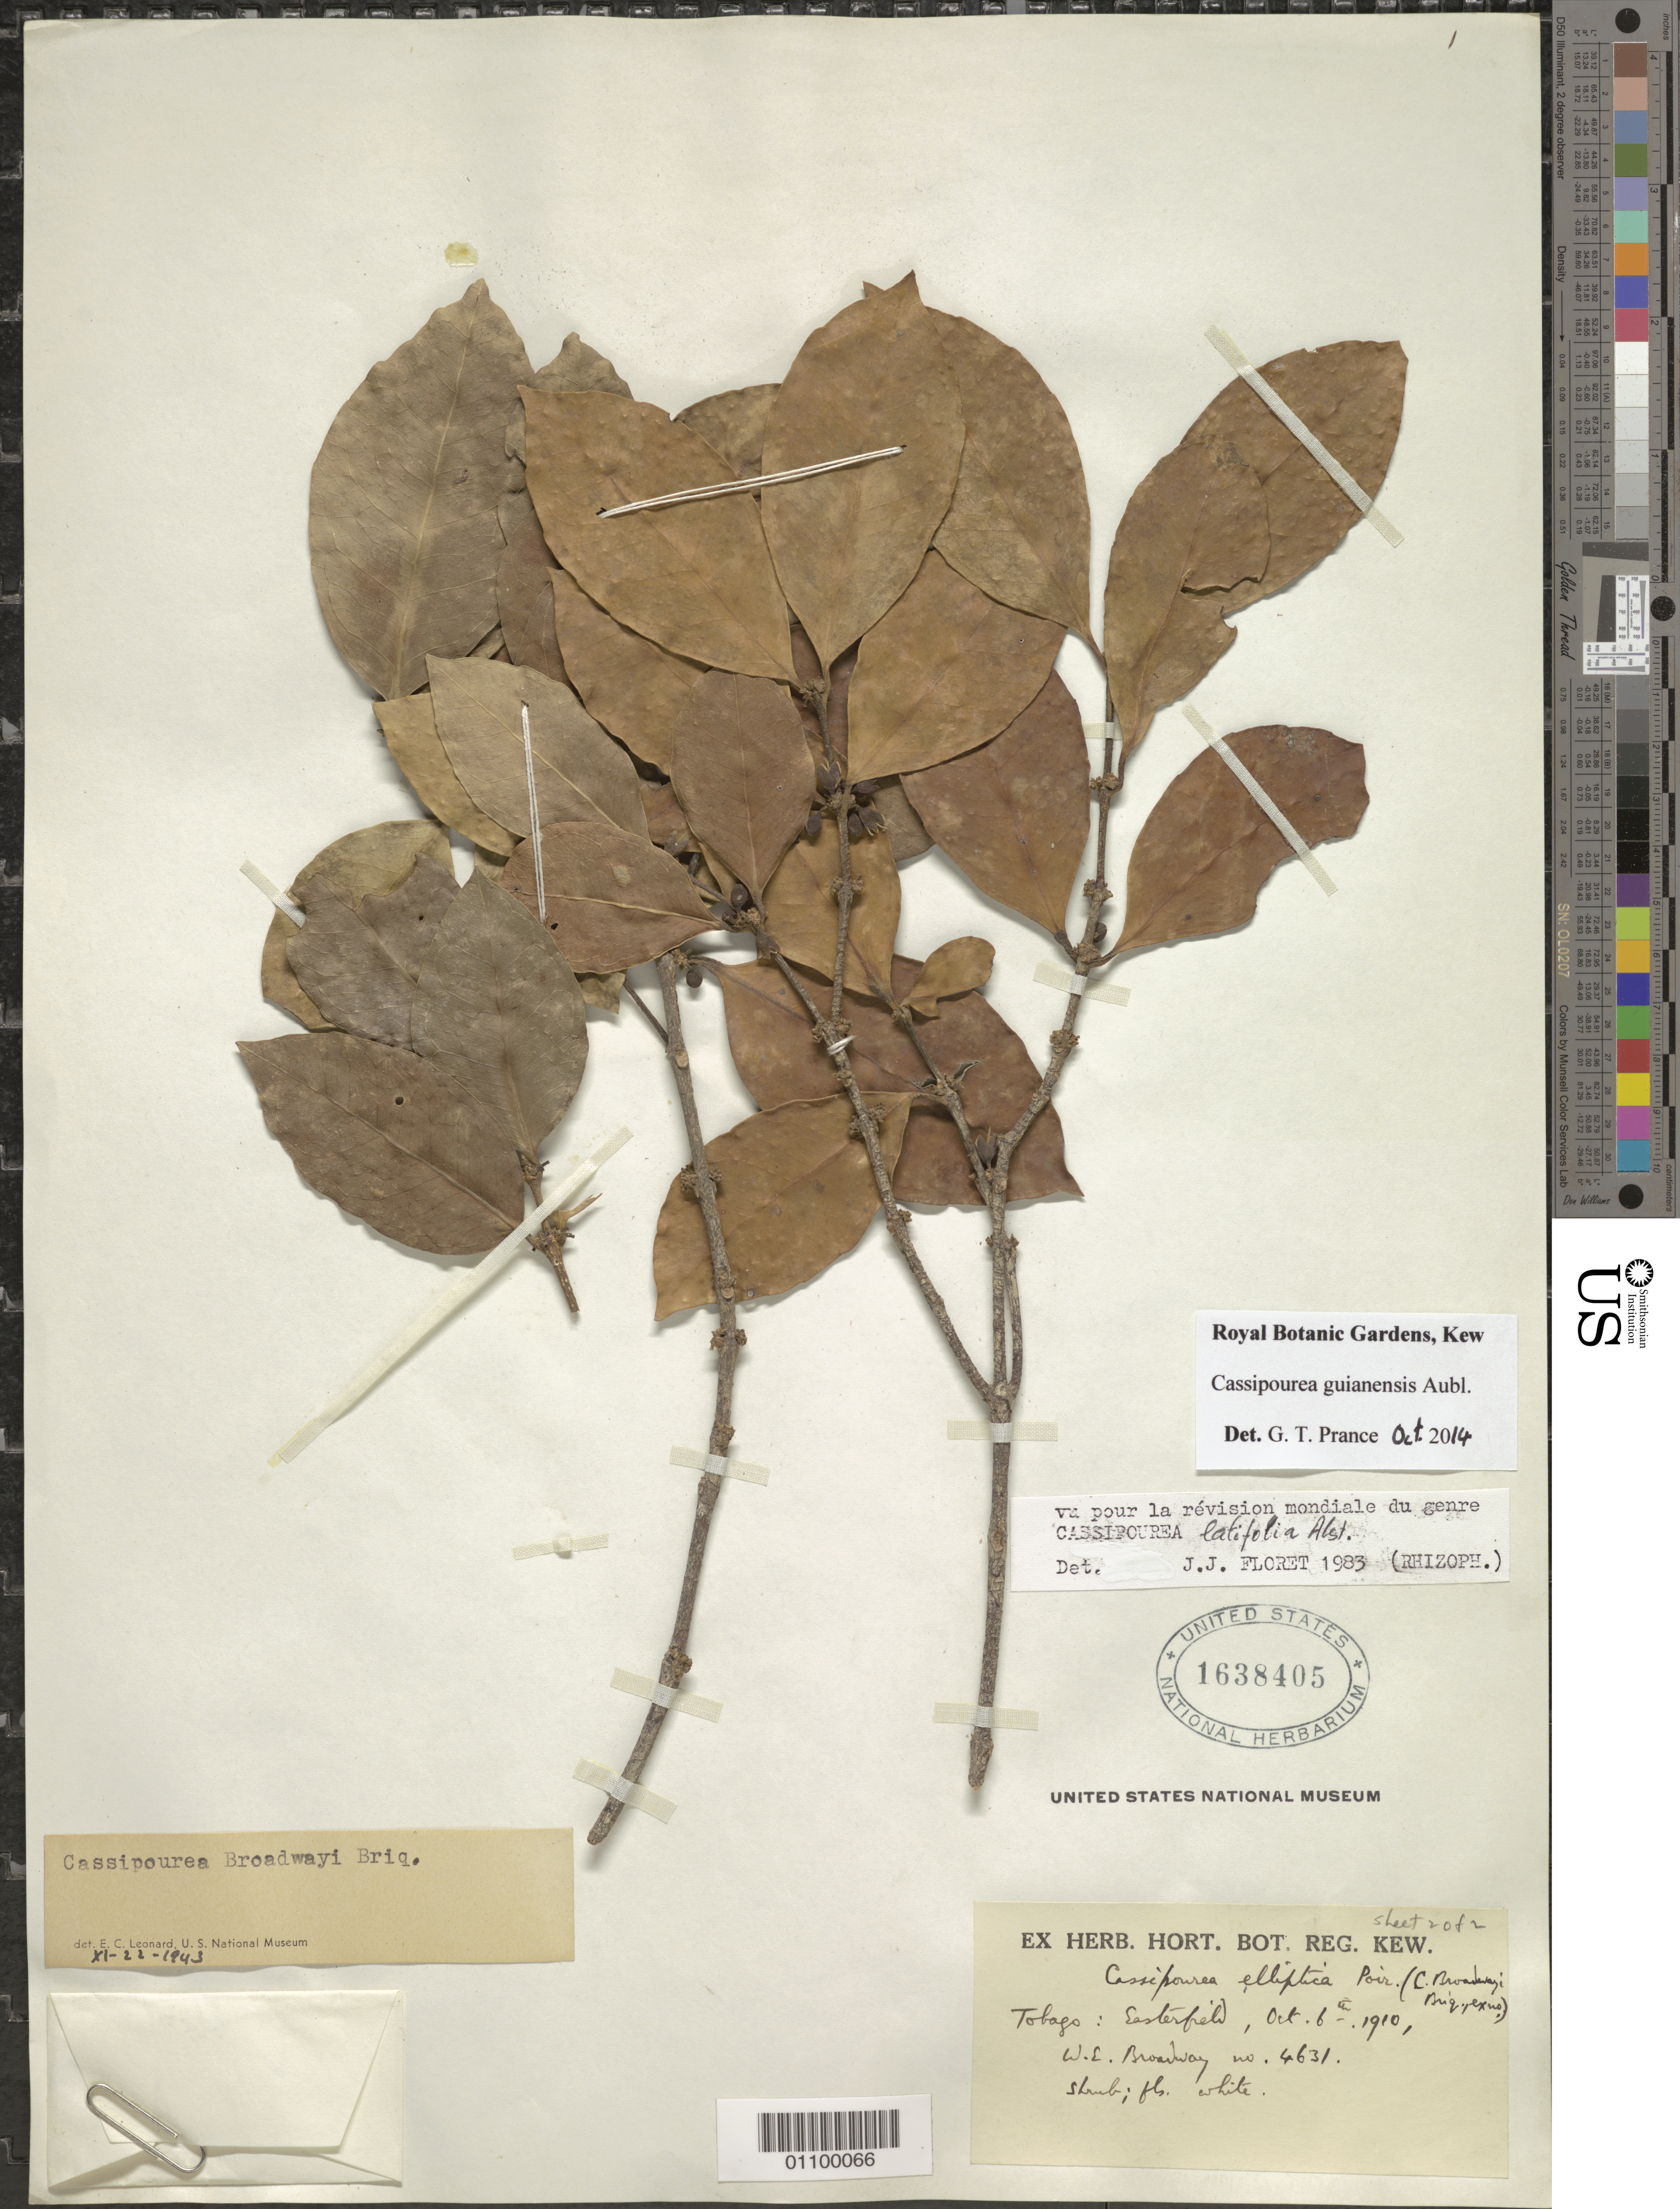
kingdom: Plantae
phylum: Tracheophyta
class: Magnoliopsida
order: Malpighiales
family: Rhizophoraceae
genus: Cassipourea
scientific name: Cassipourea guianensis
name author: Aubl.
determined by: Prance, G. T.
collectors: W. E. Broadway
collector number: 4631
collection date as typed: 06 Oct 1910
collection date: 1910-10-06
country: Trinidad and Tobago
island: Tobago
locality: Easterfield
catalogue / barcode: US 1638405